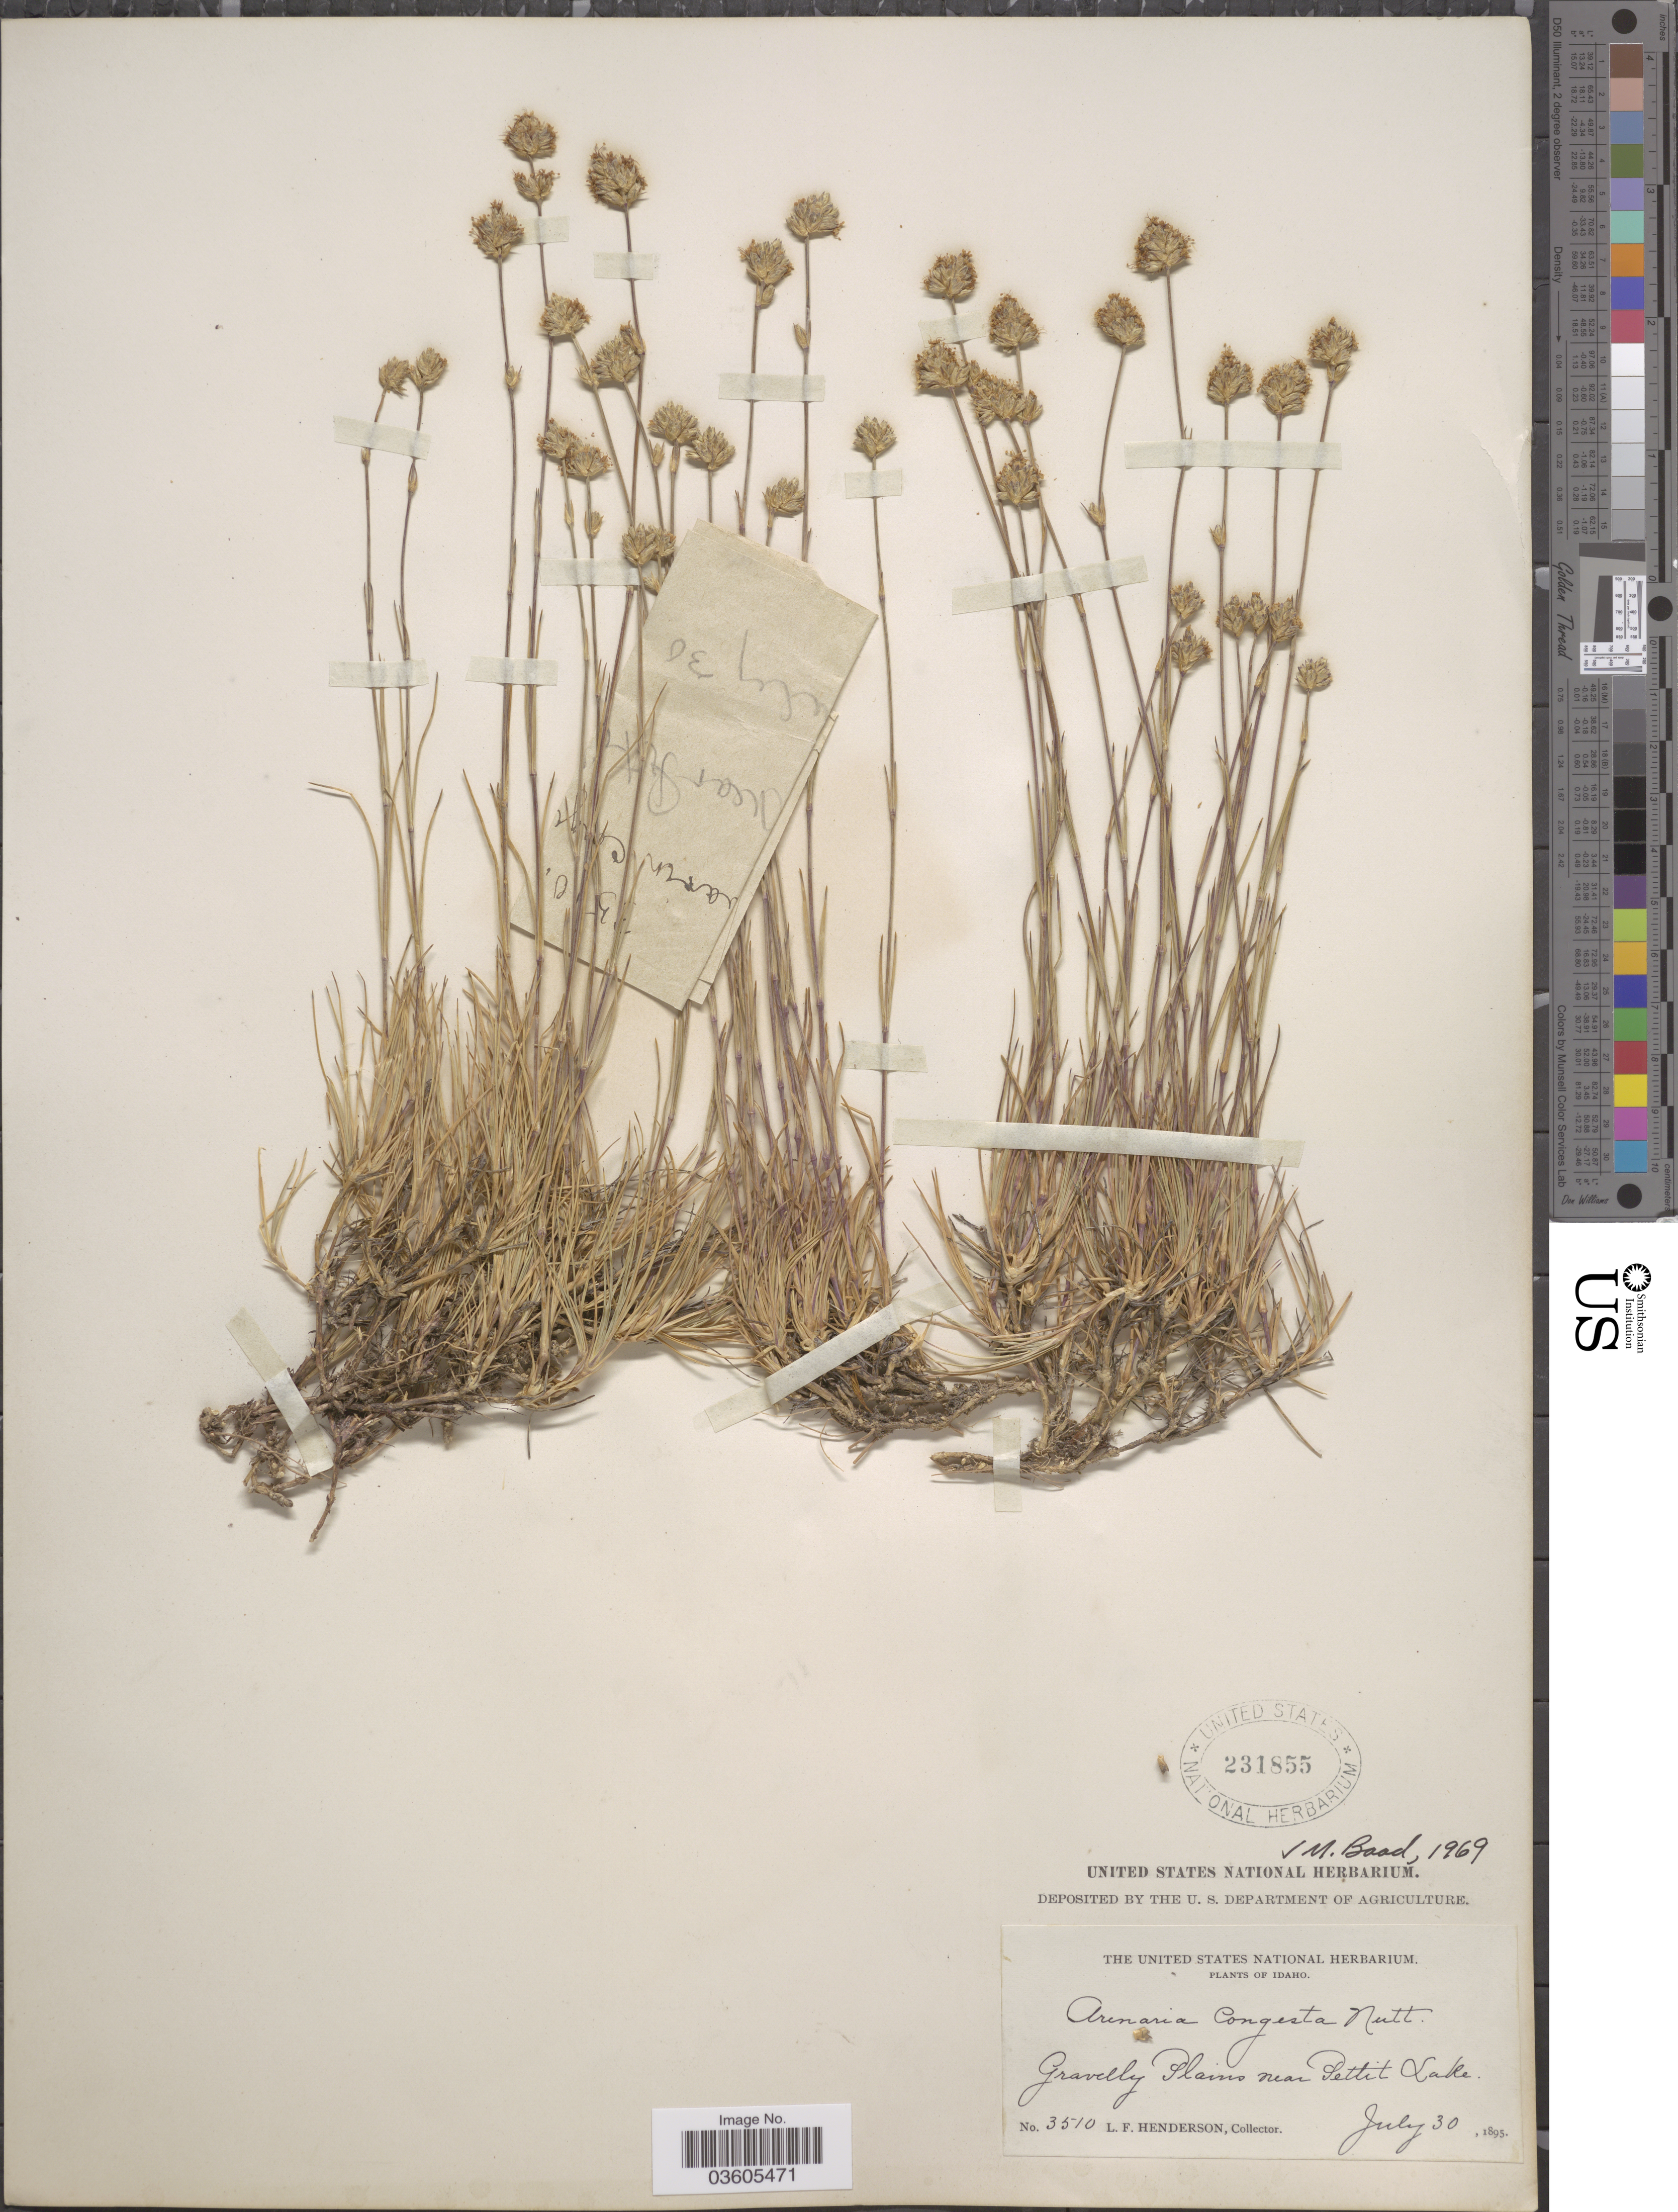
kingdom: Plantae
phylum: Tracheophyta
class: Magnoliopsida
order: Caryophyllales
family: Caryophyllaceae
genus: Eremogone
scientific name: Eremogone congesta var. congesta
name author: (Nutt.) Ikonn.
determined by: Strong, Mark T., (BOT), Smithsonian Institution - National Museum of Natural History (UNITED STATES)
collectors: L. Henderson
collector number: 3510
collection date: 1895-07-30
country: United States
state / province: Idaho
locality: Gravelly Plains near Pettit Lake.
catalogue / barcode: US 231855